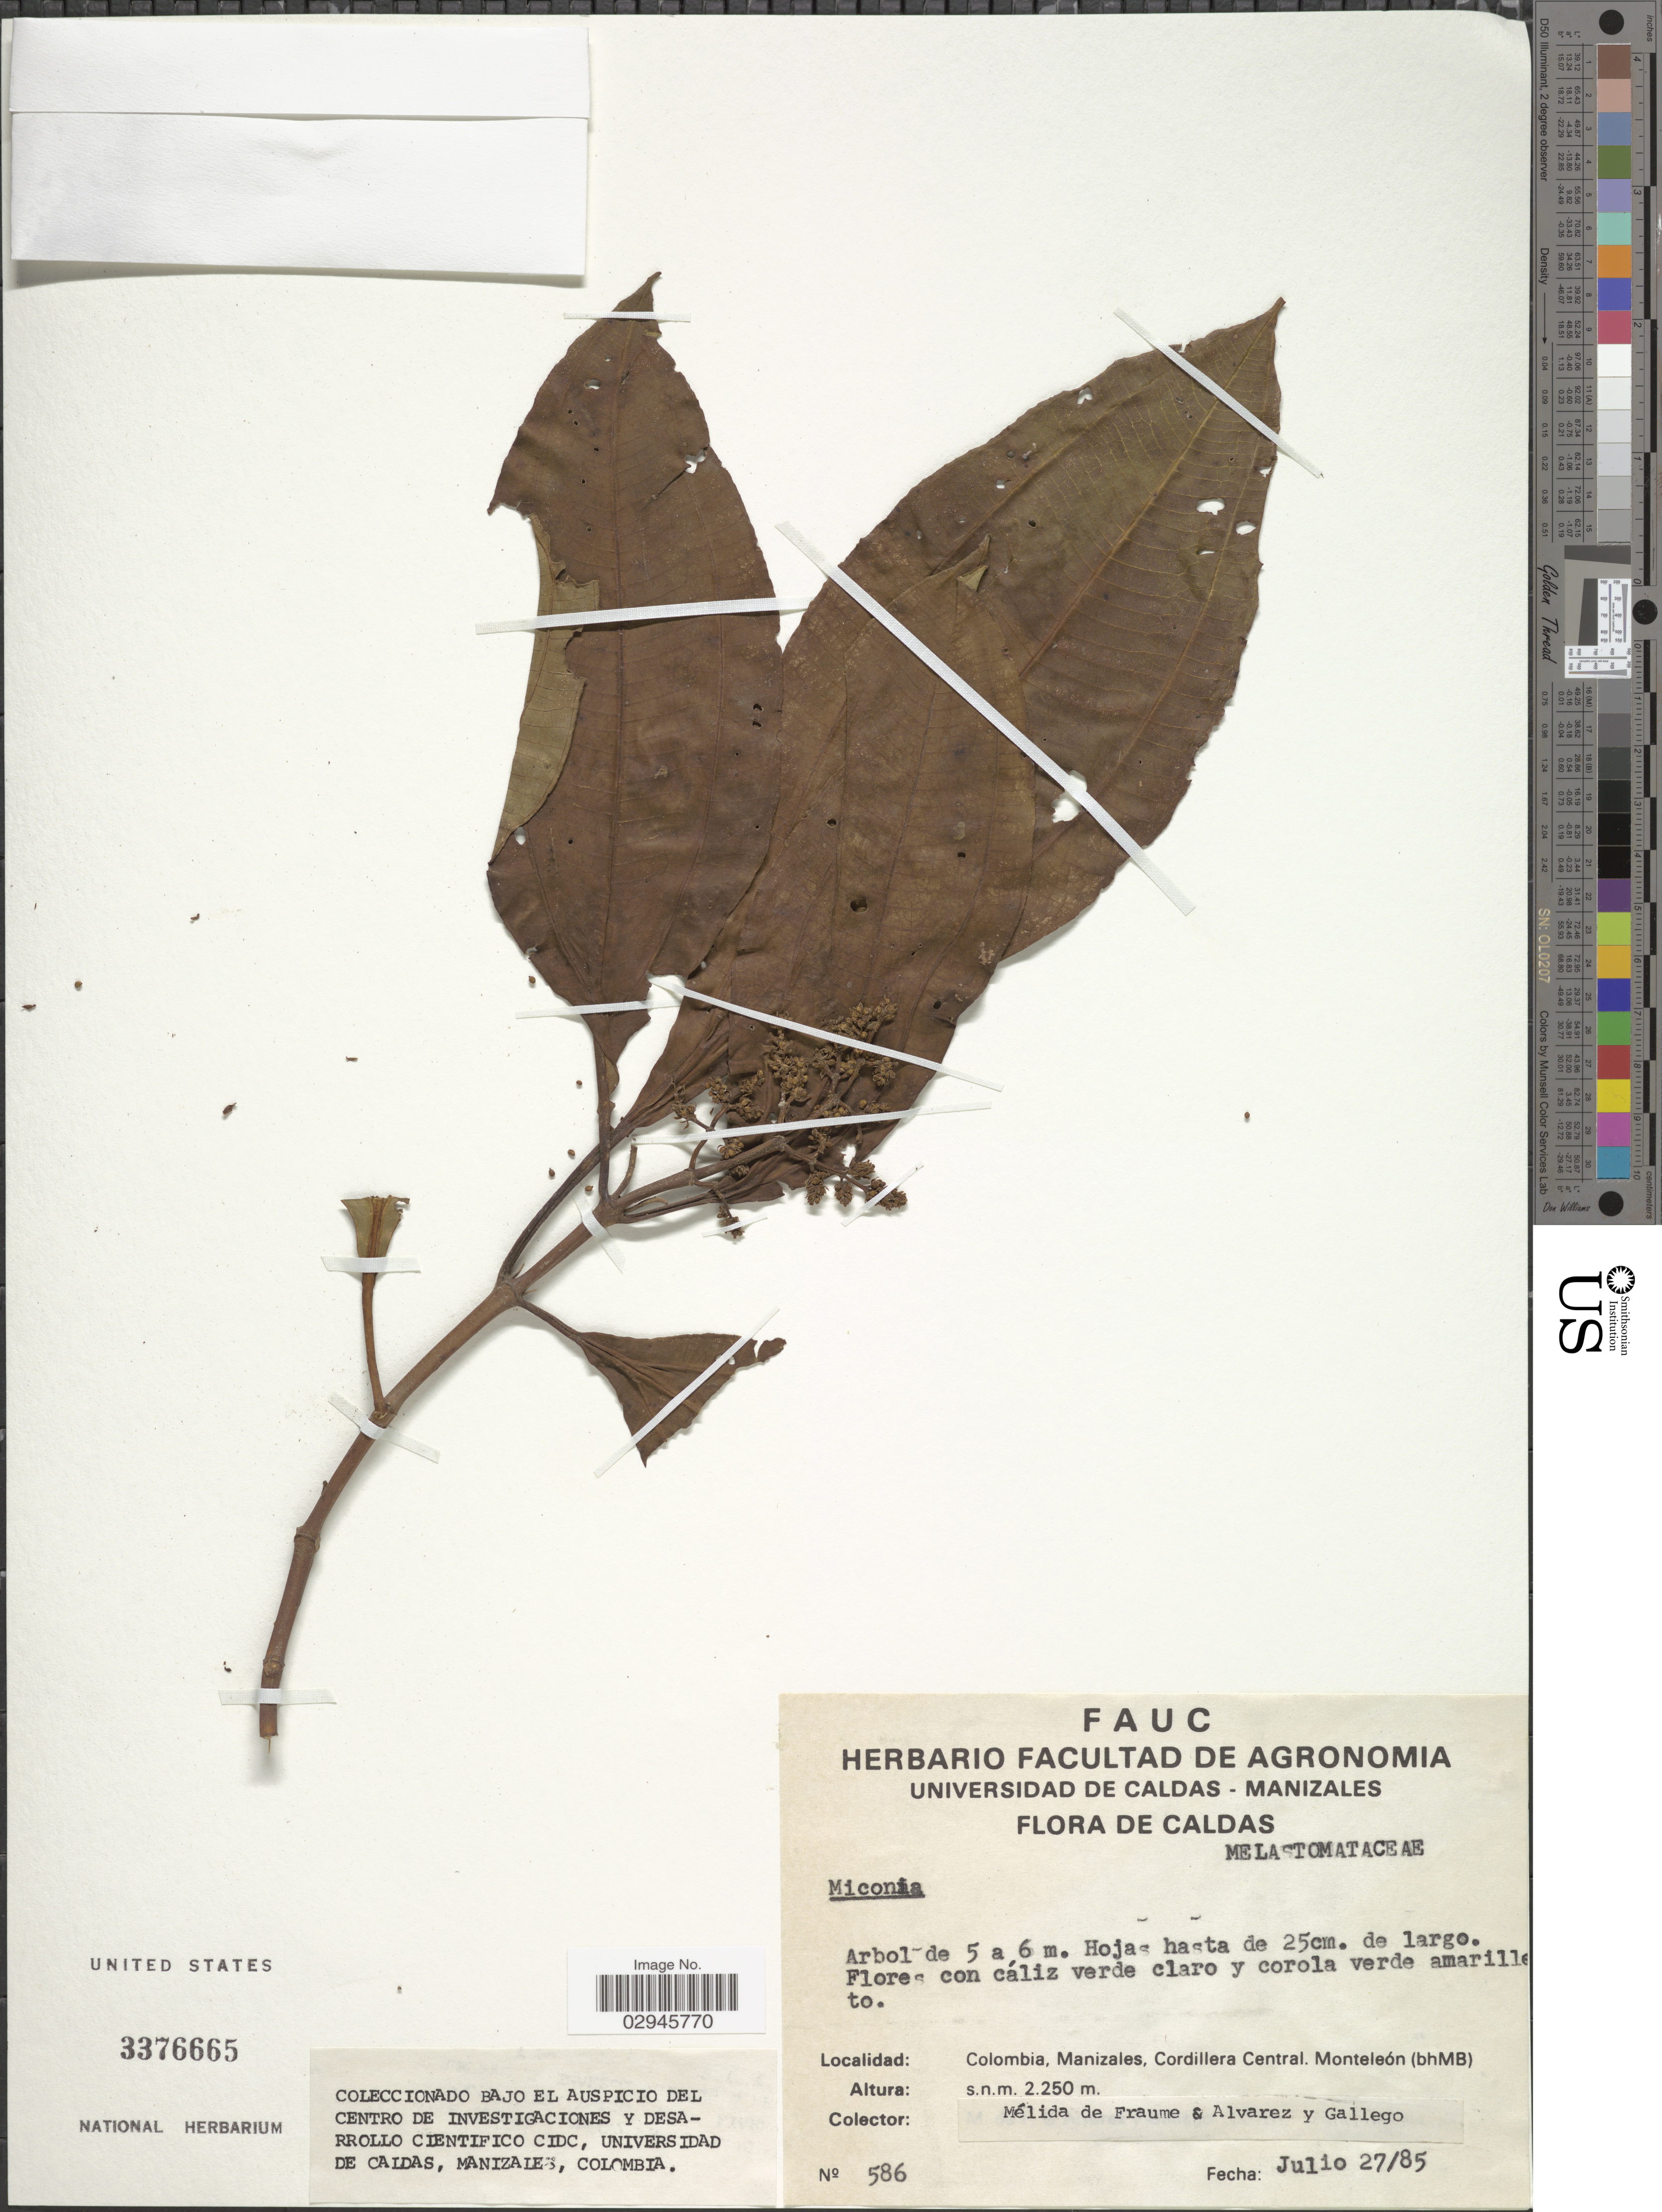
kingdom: Plantae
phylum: Tracheophyta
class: Magnoliopsida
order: Myrtales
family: Melastomataceae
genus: Miconia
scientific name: Miconia sp.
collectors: M. Fraume, -- Alvarez & -. Gallego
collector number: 586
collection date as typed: Transcribed d/m/y: 27/7/85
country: Colombia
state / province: Caldas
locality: Manizales, Cordillera Central. Monteleón (bhMB).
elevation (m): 2250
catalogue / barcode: US 3376665